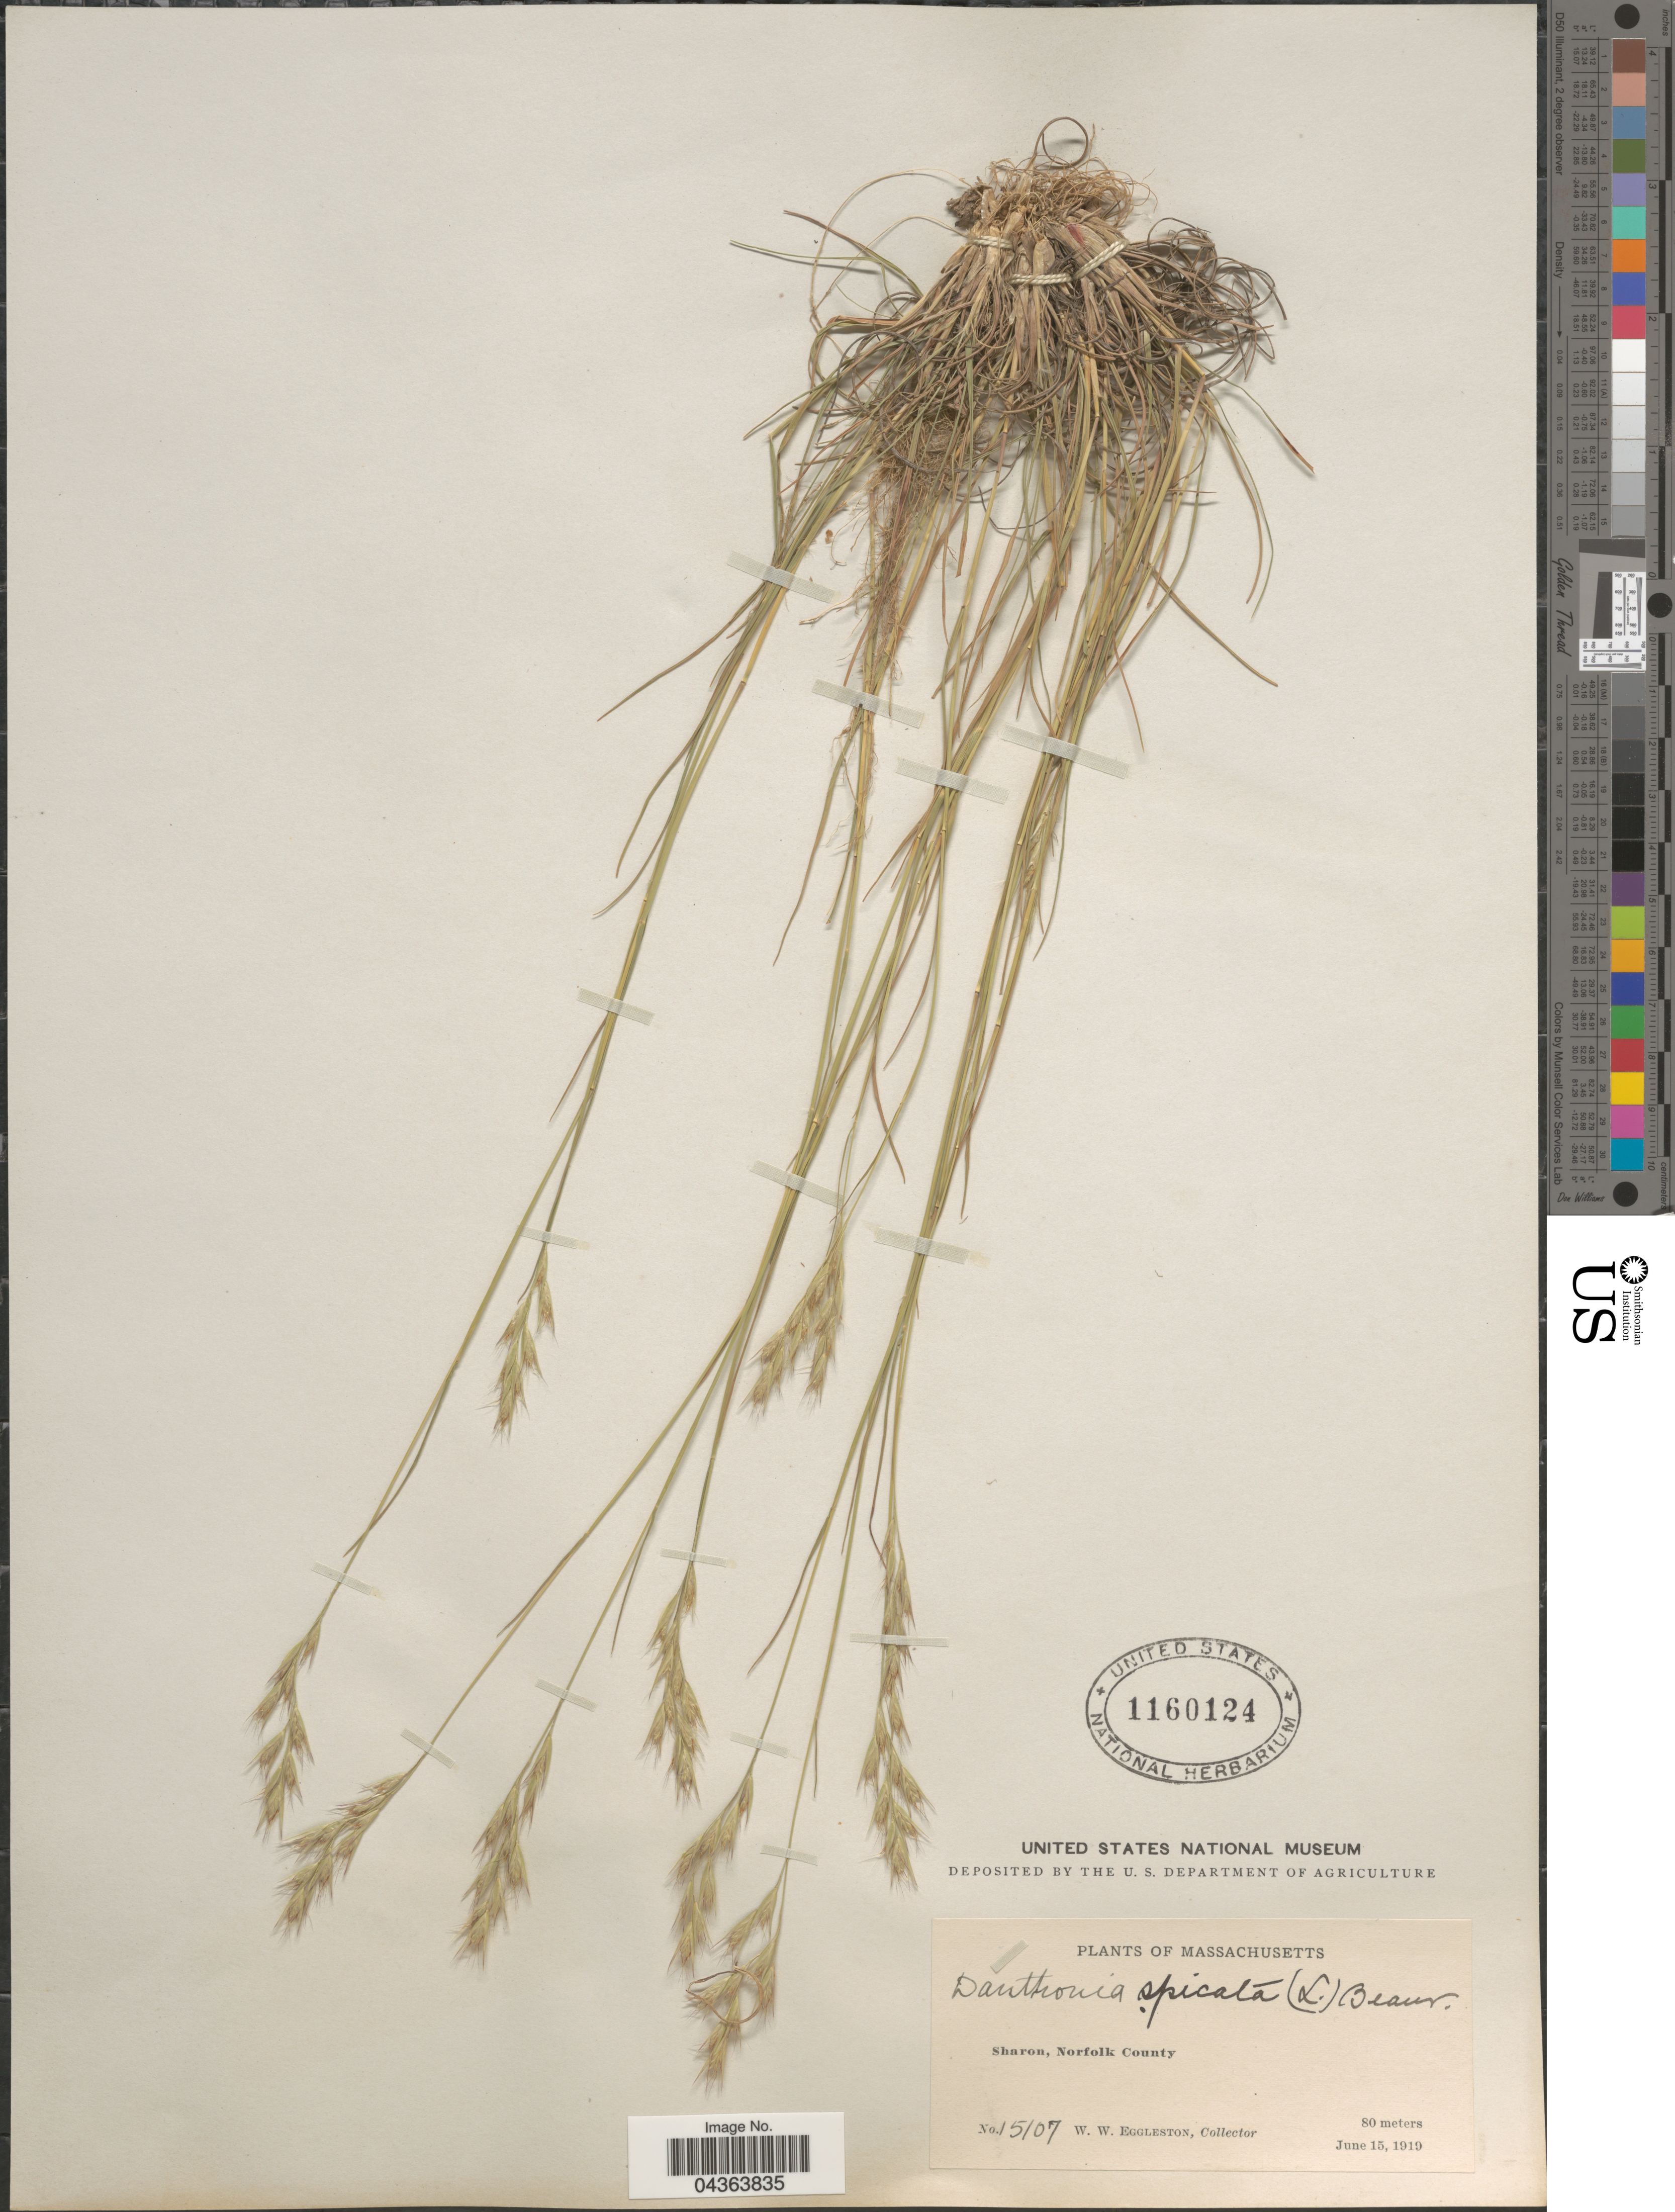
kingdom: Plantae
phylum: Tracheophyta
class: Liliopsida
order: Poales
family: Poaceae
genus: Danthonia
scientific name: Danthonia spicata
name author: (L.) P. Beauv. ex Roem. & Schult.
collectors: W. W. Eggleston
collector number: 15107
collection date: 1919-06-15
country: United States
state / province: Massachusetts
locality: Sharon, Norfolk County.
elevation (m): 80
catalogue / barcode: US 1160124